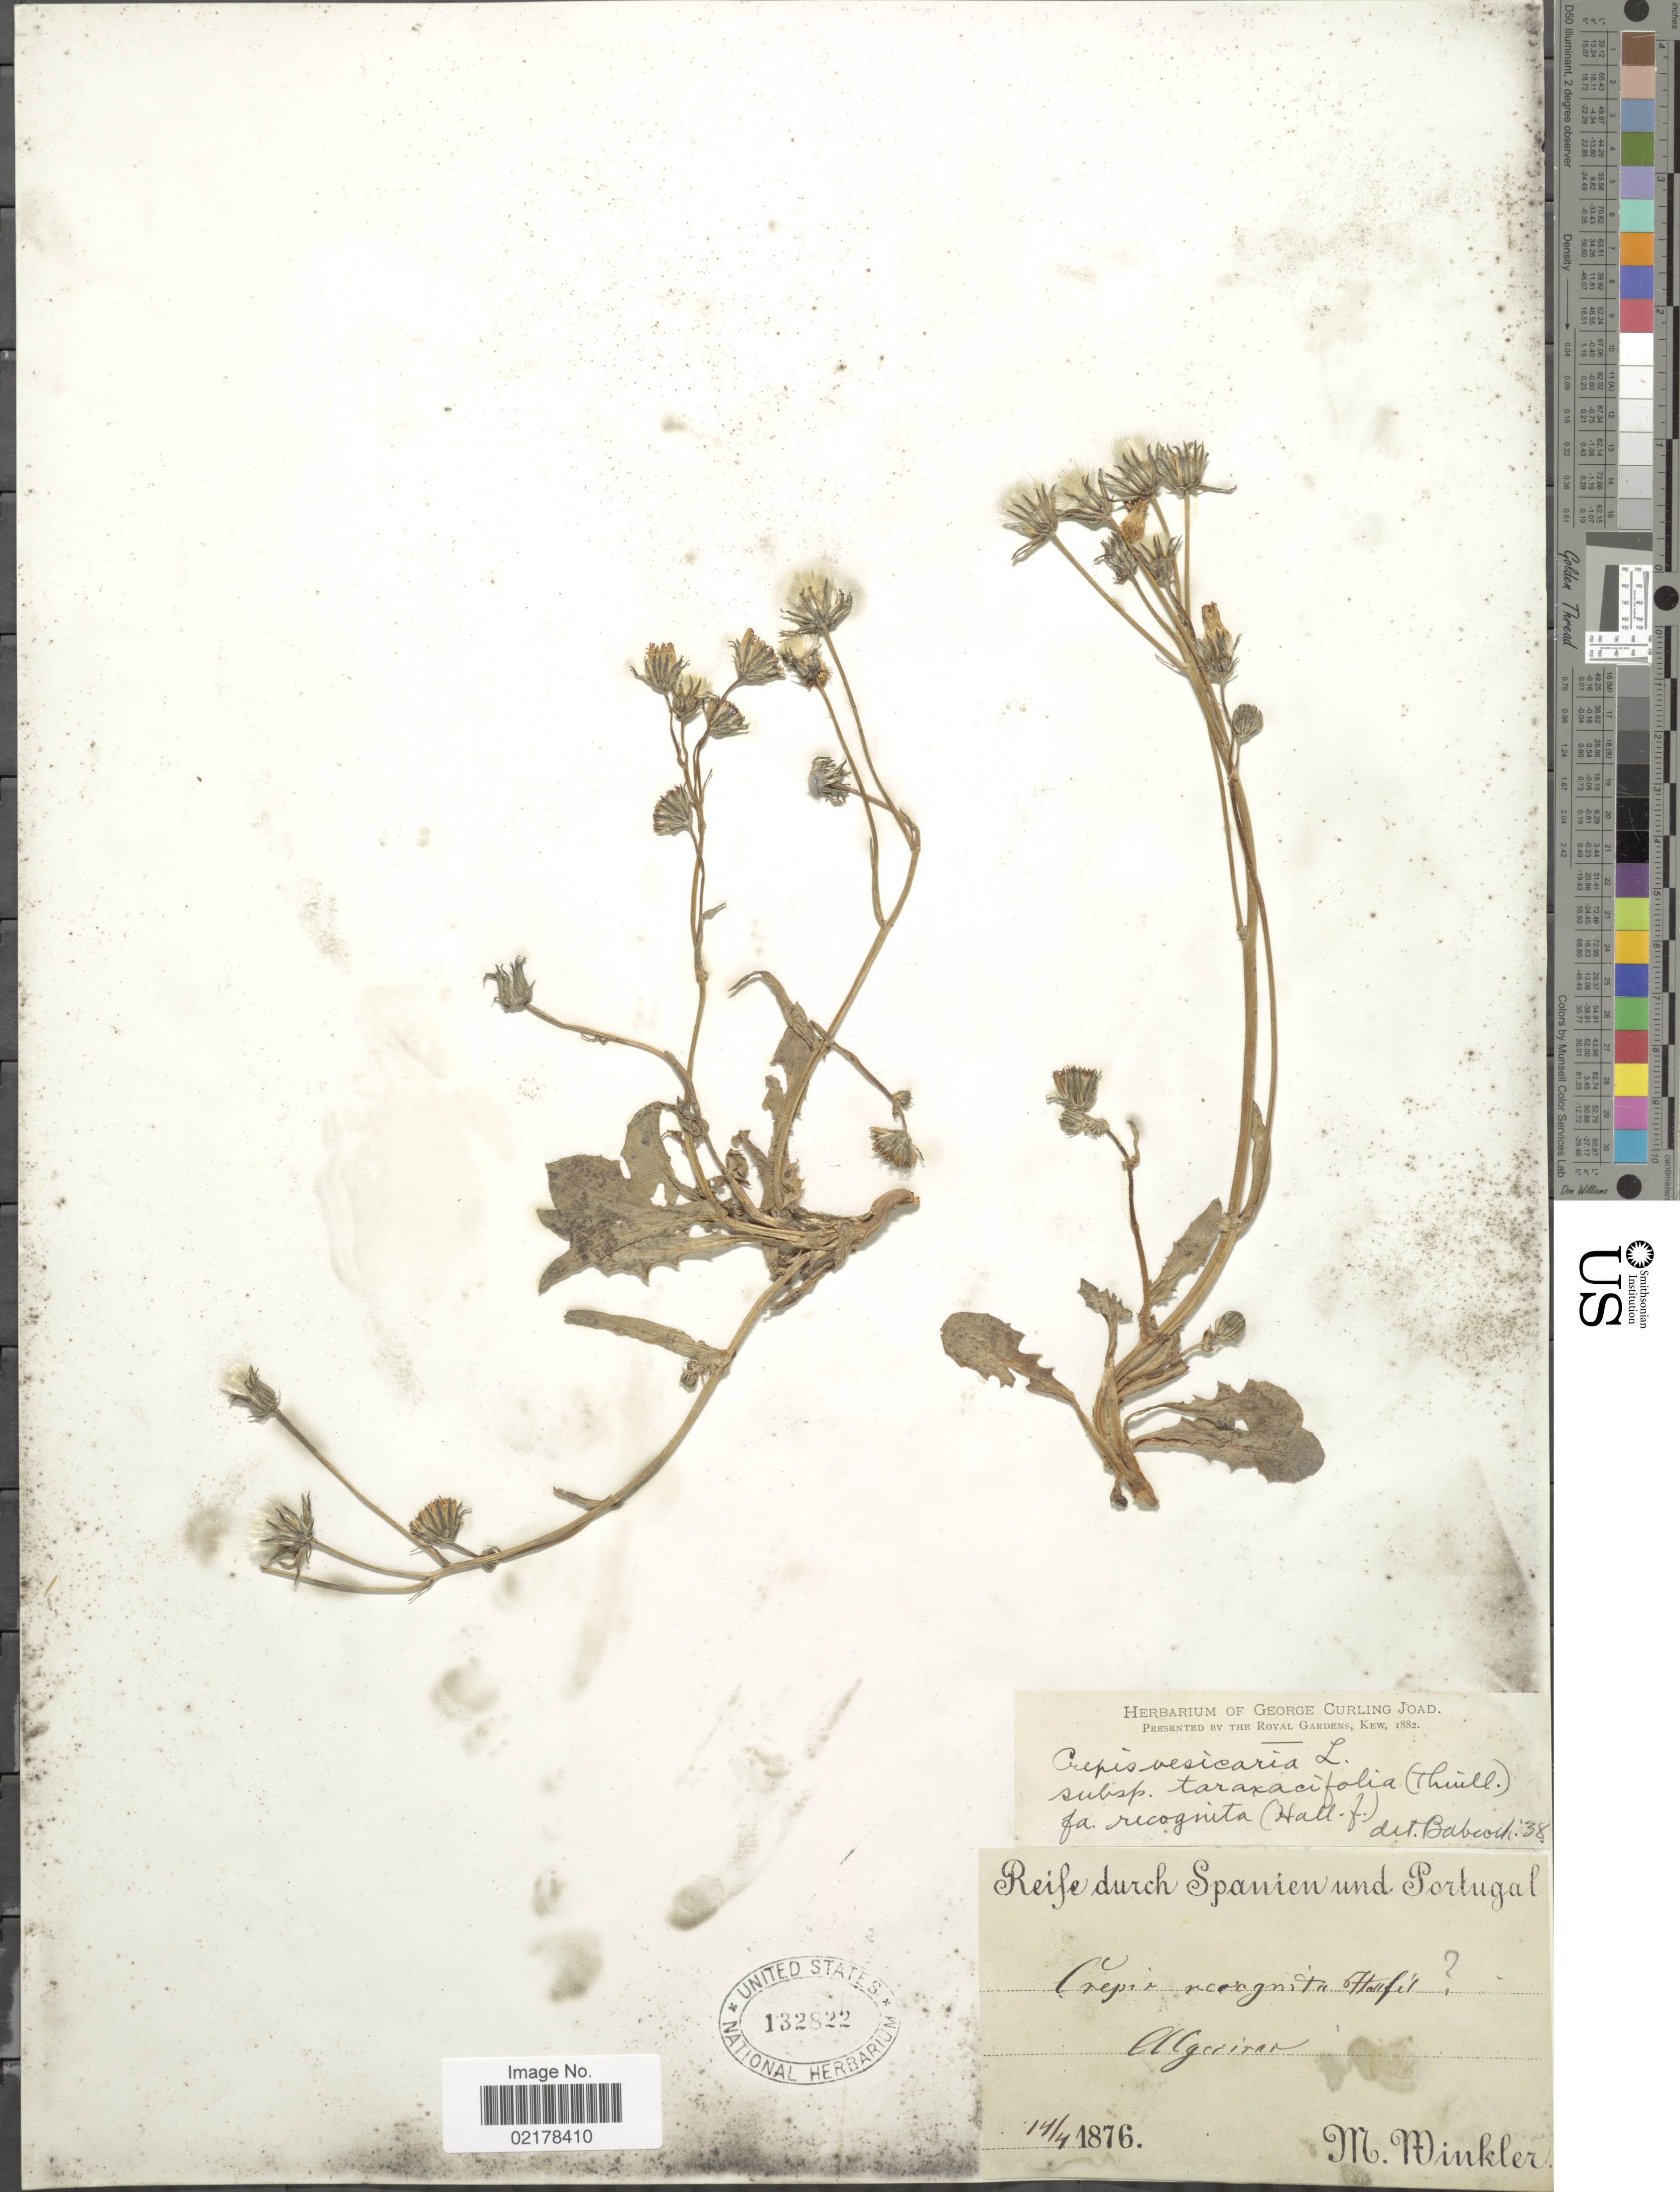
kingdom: Plantae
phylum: Tracheophyta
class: Magnoliopsida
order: Asterales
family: Asteraceae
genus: Crepis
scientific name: Crepis vesicaria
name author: L.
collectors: M. Winkler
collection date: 1879-04-14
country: Spain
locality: Algeciras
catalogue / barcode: US 132822